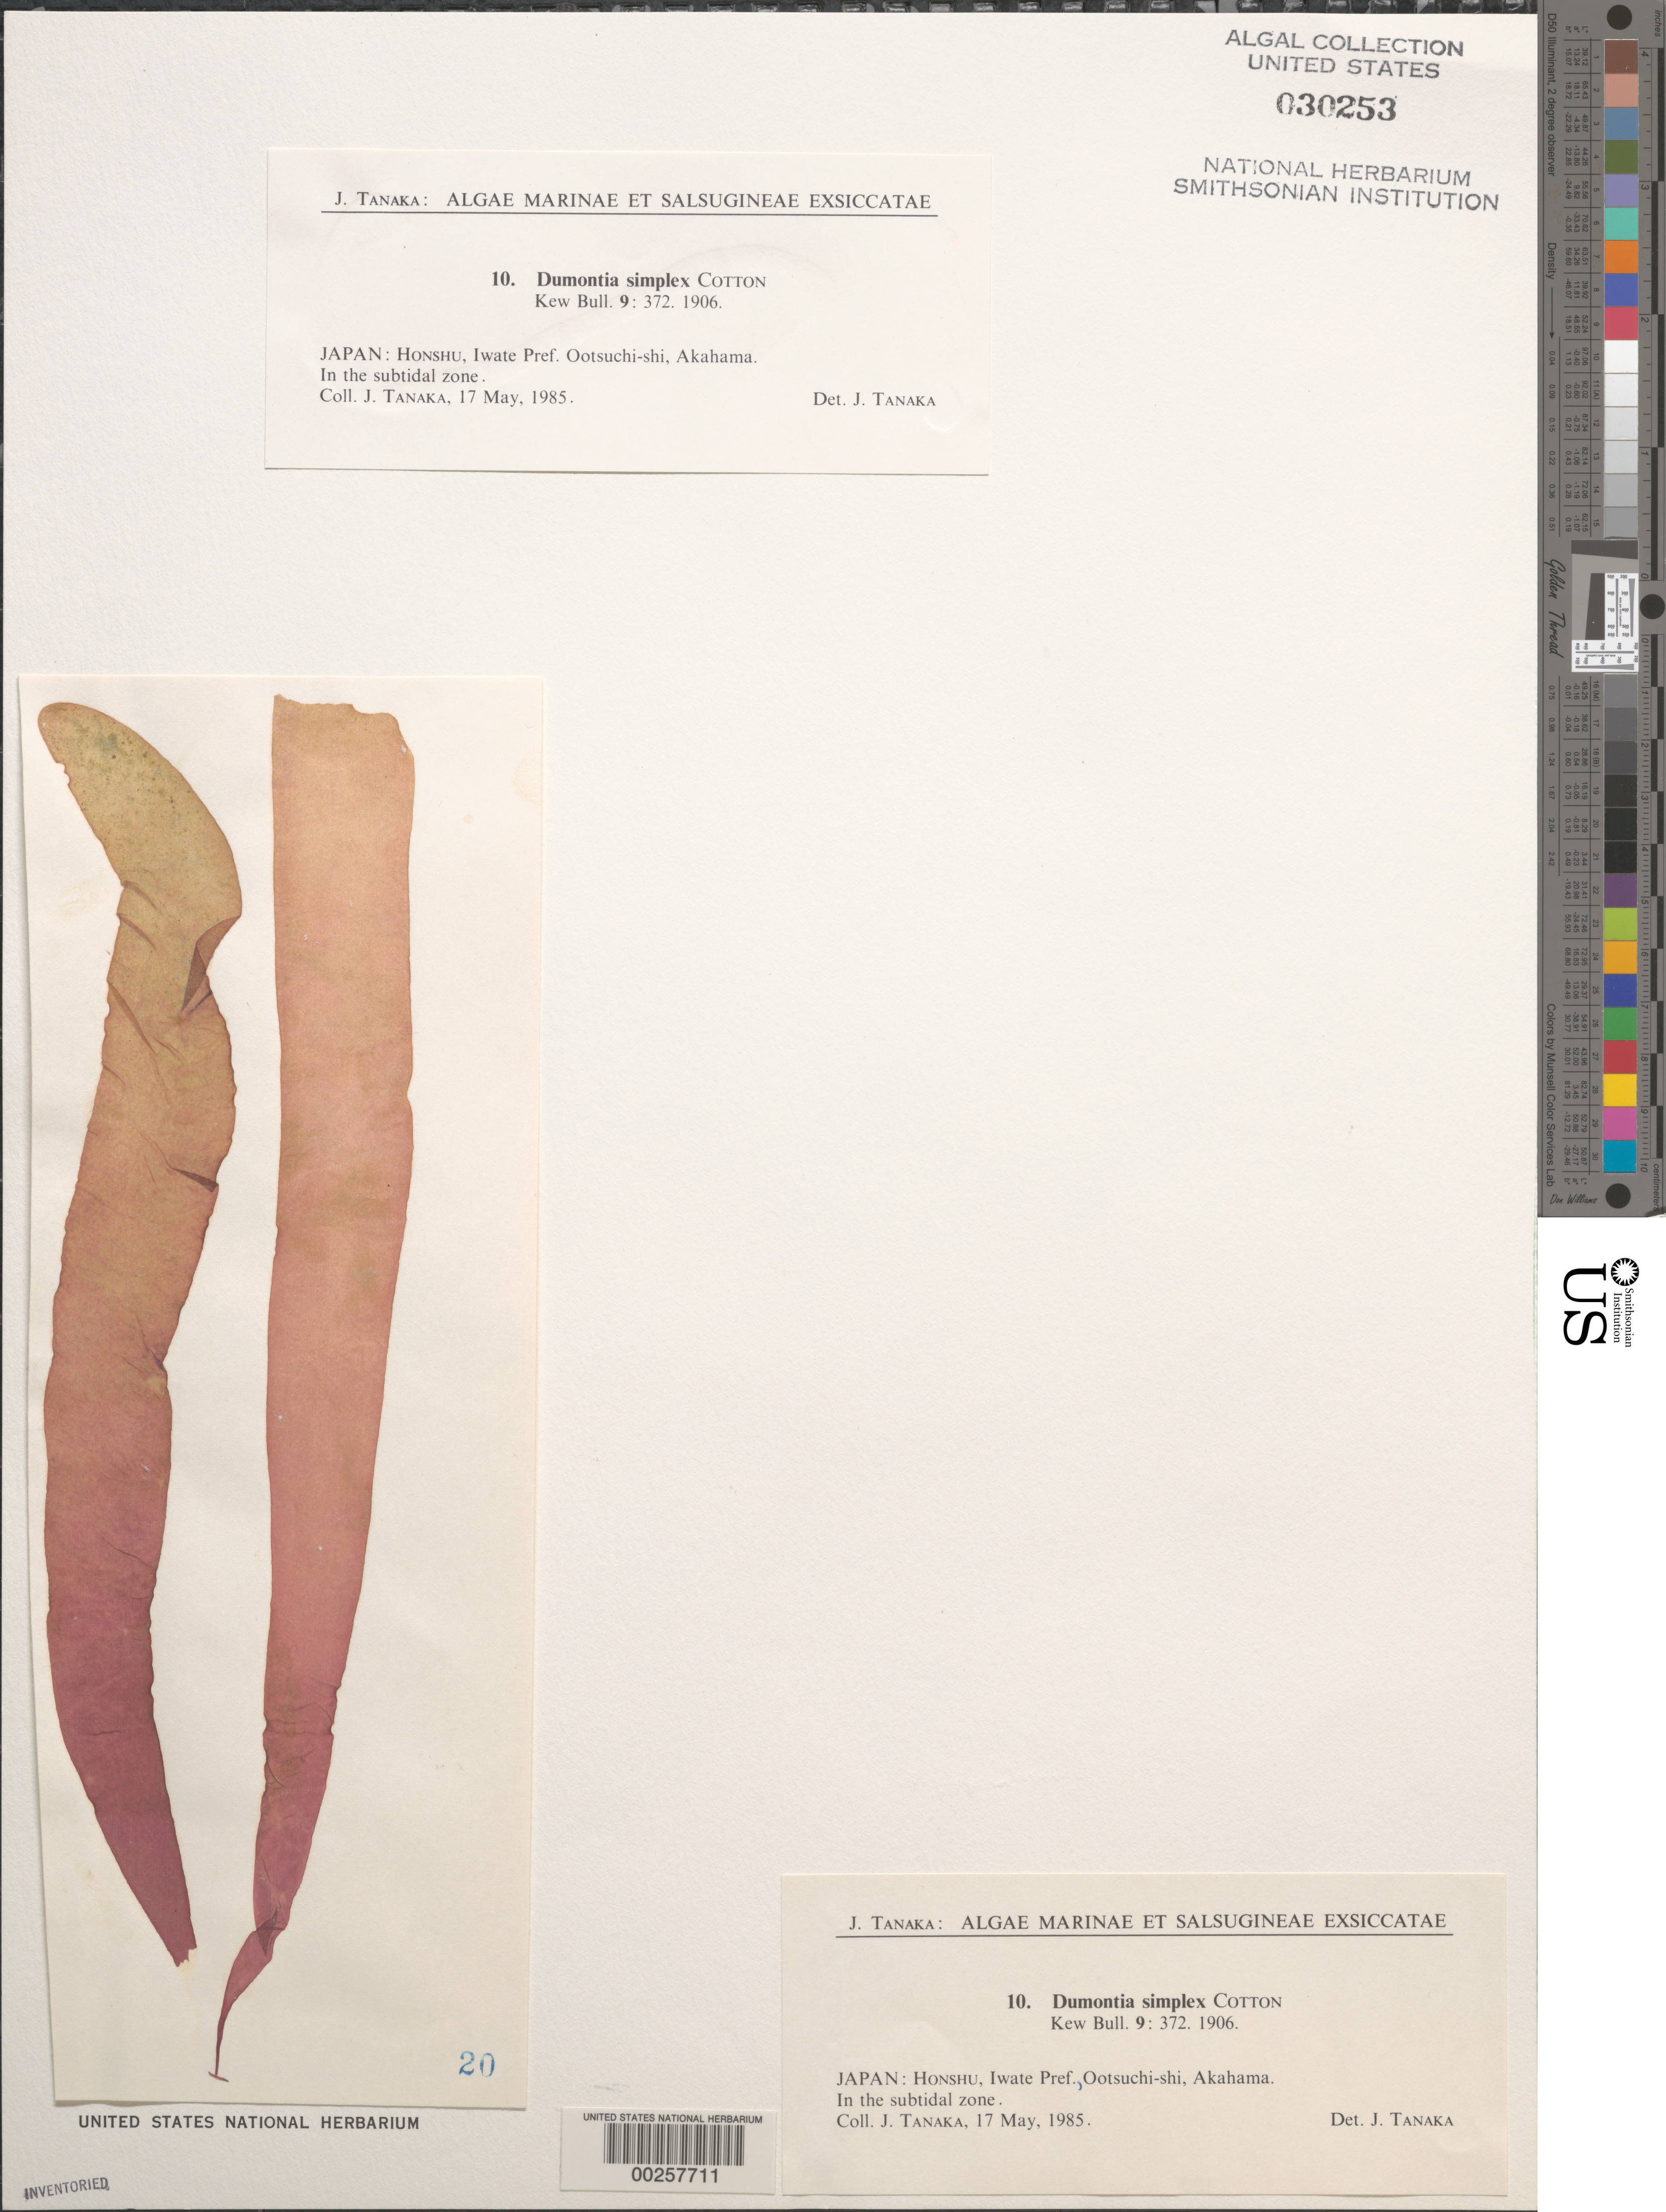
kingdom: Plantae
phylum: Rhodophyta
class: Florideophyceae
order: Gigartinales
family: Dumontiaceae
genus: Dumontia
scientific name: Dumontia simplex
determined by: Tanaka, J.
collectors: J. Tanaka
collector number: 10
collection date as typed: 17 May 1985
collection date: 1985-05-17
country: Japan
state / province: Iwate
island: Honshu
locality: Akahama, Ootsuchi-shi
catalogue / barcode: US 30253